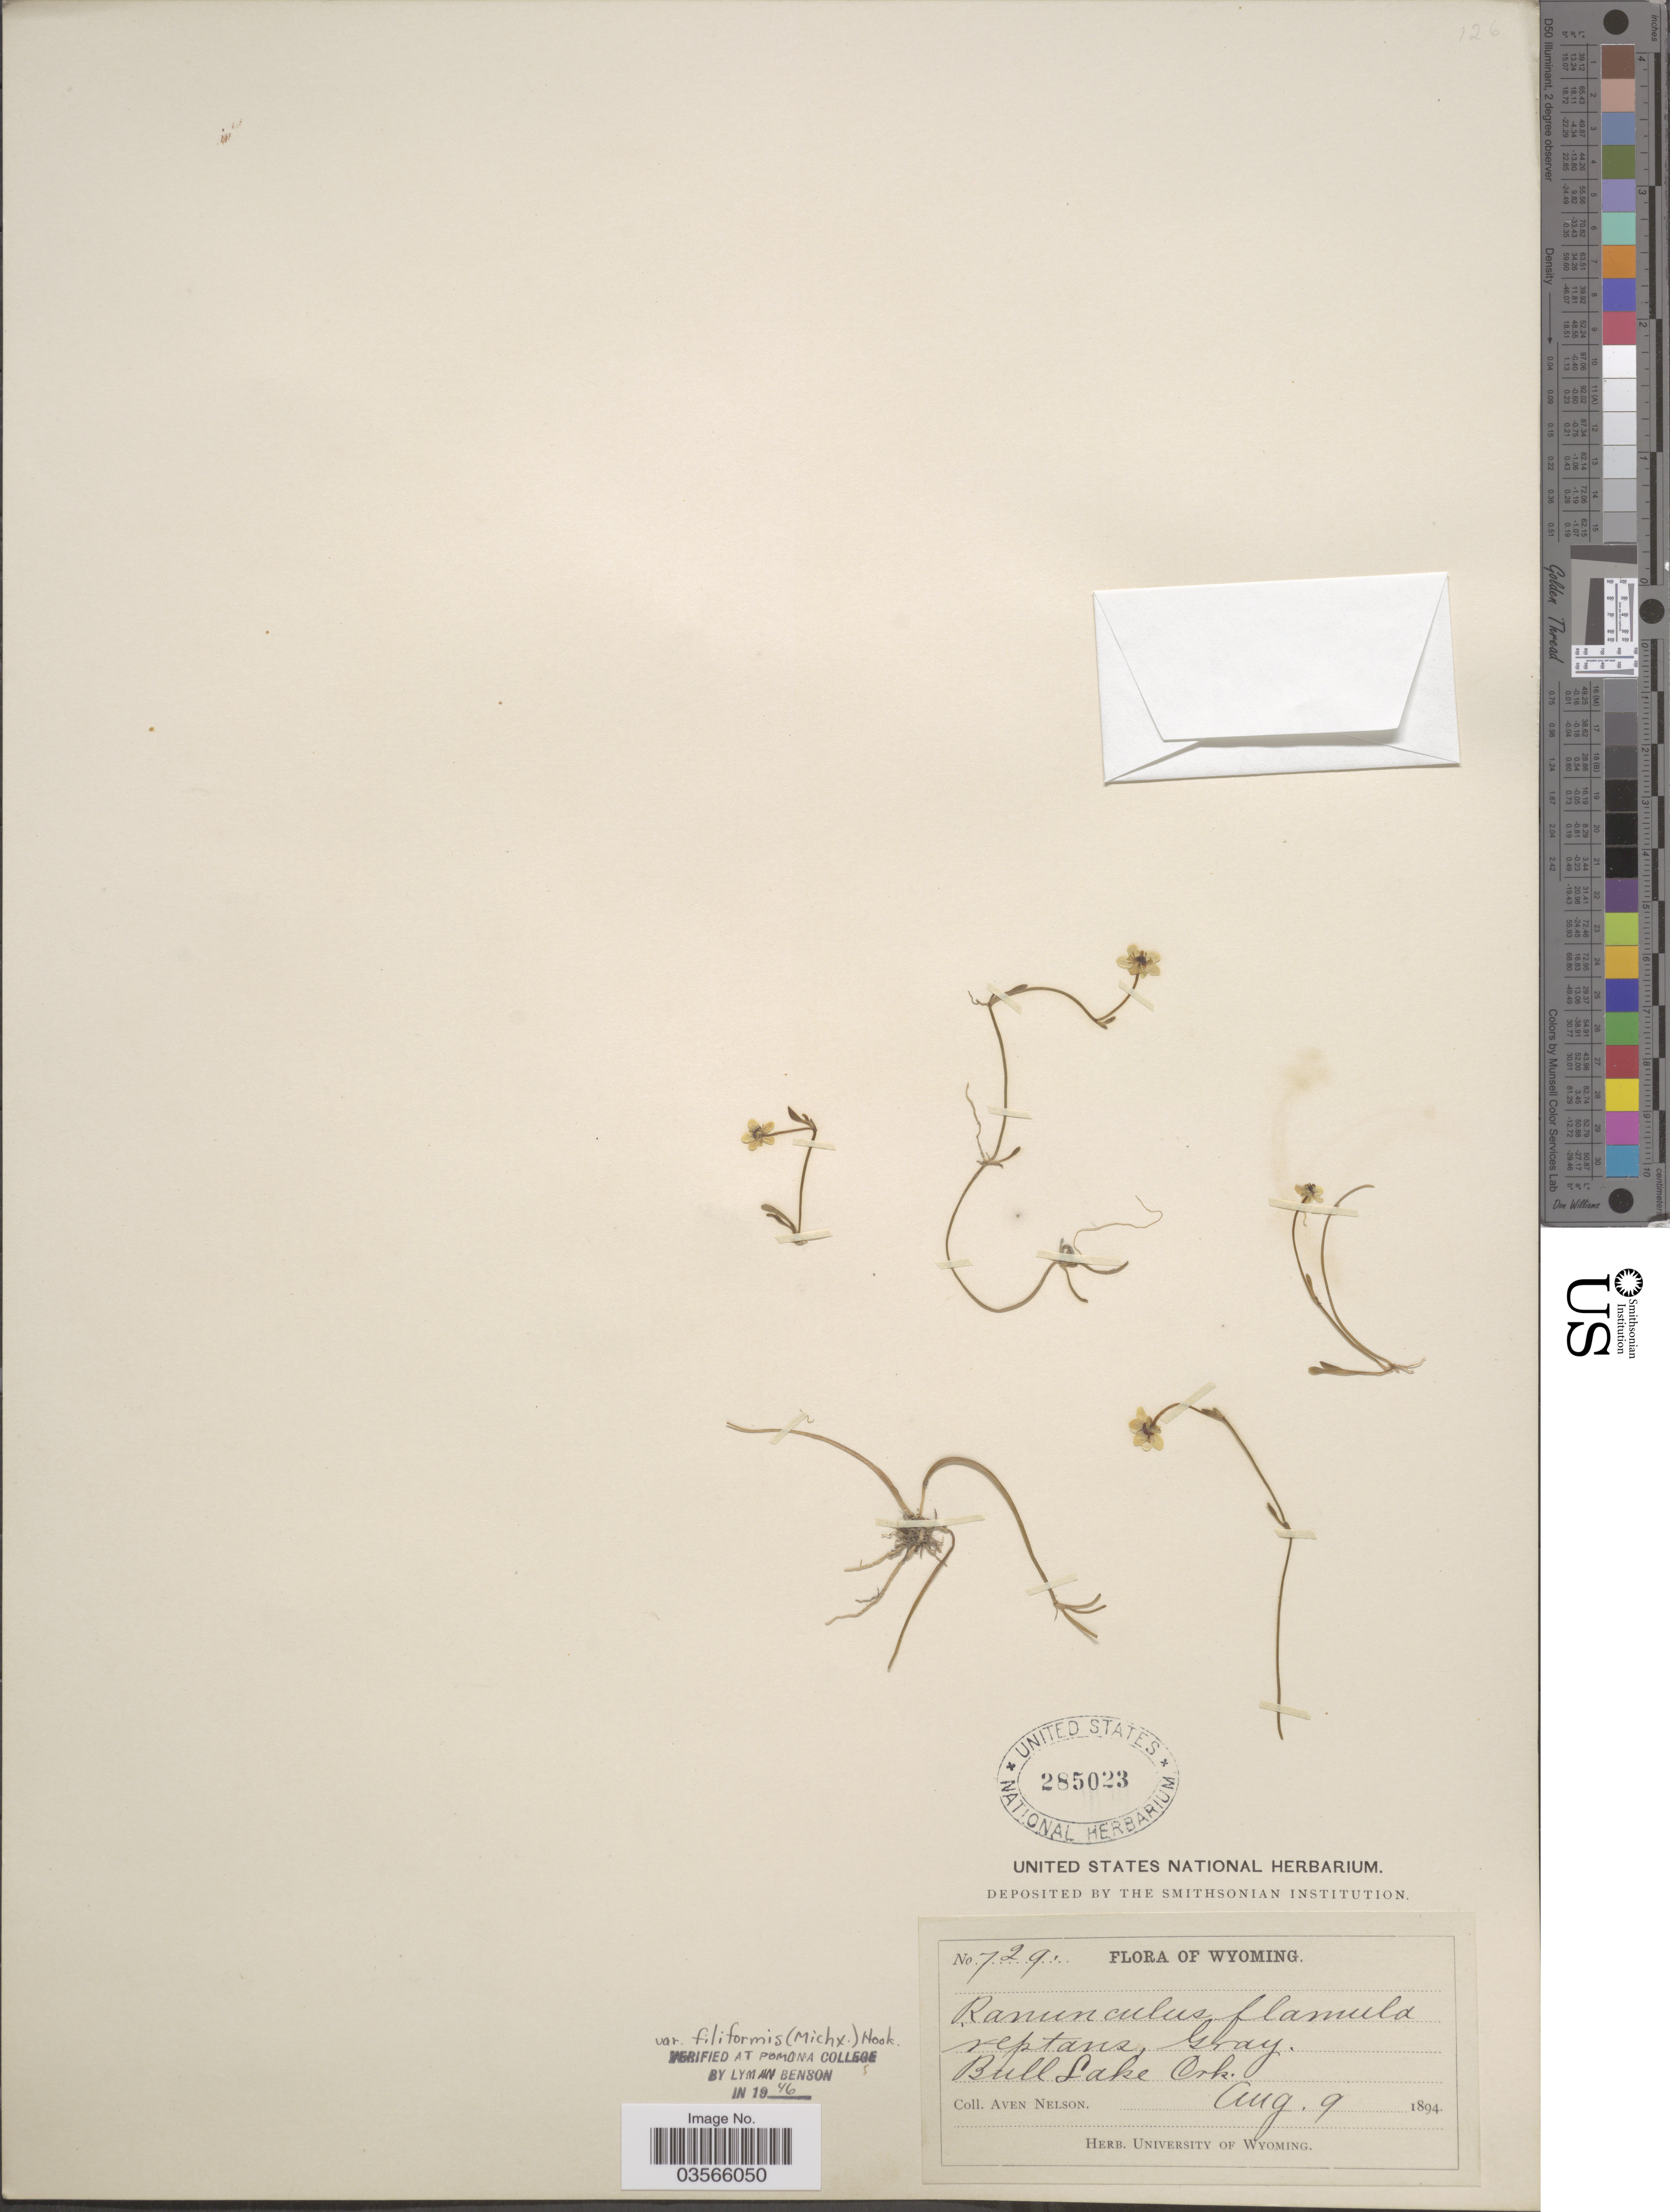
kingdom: Plantae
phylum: Tracheophyta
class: Magnoliopsida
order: Ranunculales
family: Ranunculaceae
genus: Ranunculus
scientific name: Ranunculus flammula var. filiformis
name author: (Michx.) Hook.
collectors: A. Nelson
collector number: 729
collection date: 1894-08-09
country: United States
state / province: Wyoming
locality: Bull Lake Crk.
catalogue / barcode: US 285023